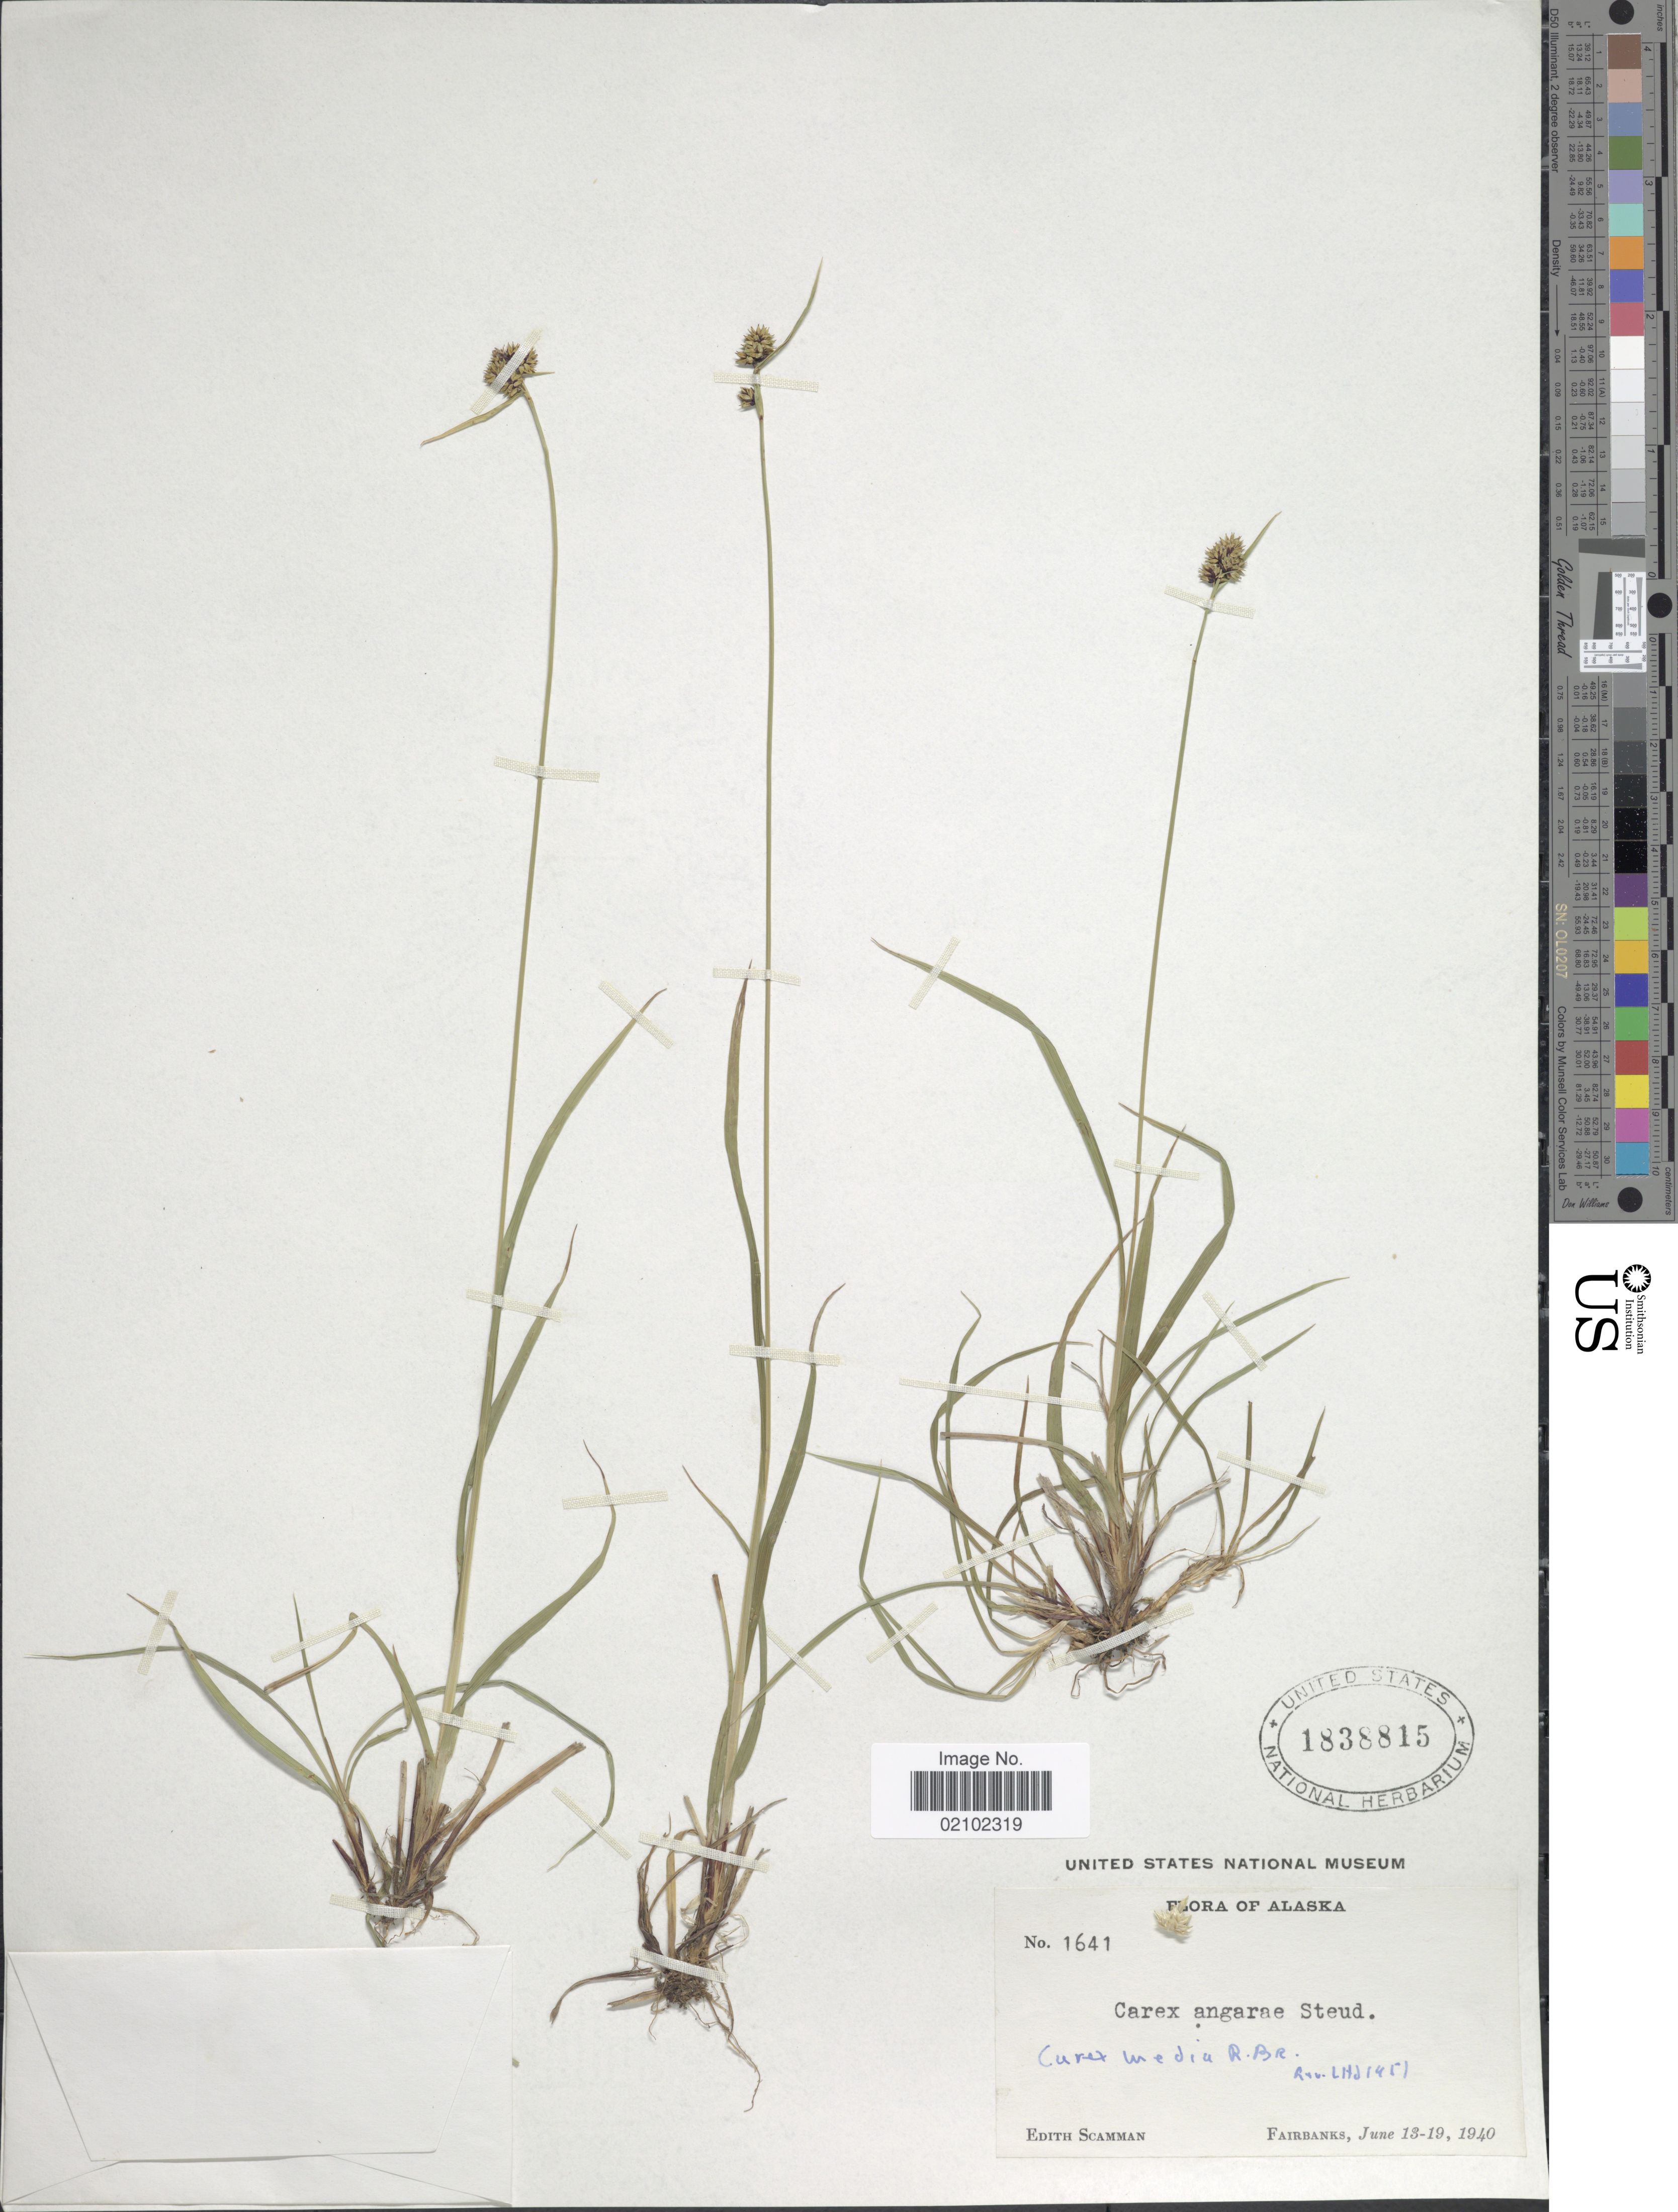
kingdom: Plantae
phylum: Tracheophyta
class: Liliopsida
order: Poales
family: Cyperaceae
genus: Carex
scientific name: Carex media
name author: R. Br.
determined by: Strong, Mark T., (BOT), Smithsonian Institution - National Museum of Natural History (UNITED STATES)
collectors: E. Scamman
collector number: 1641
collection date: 1940-06-13/1940-06-19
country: United States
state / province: Alaska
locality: Fairbanks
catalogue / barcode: US 1838815